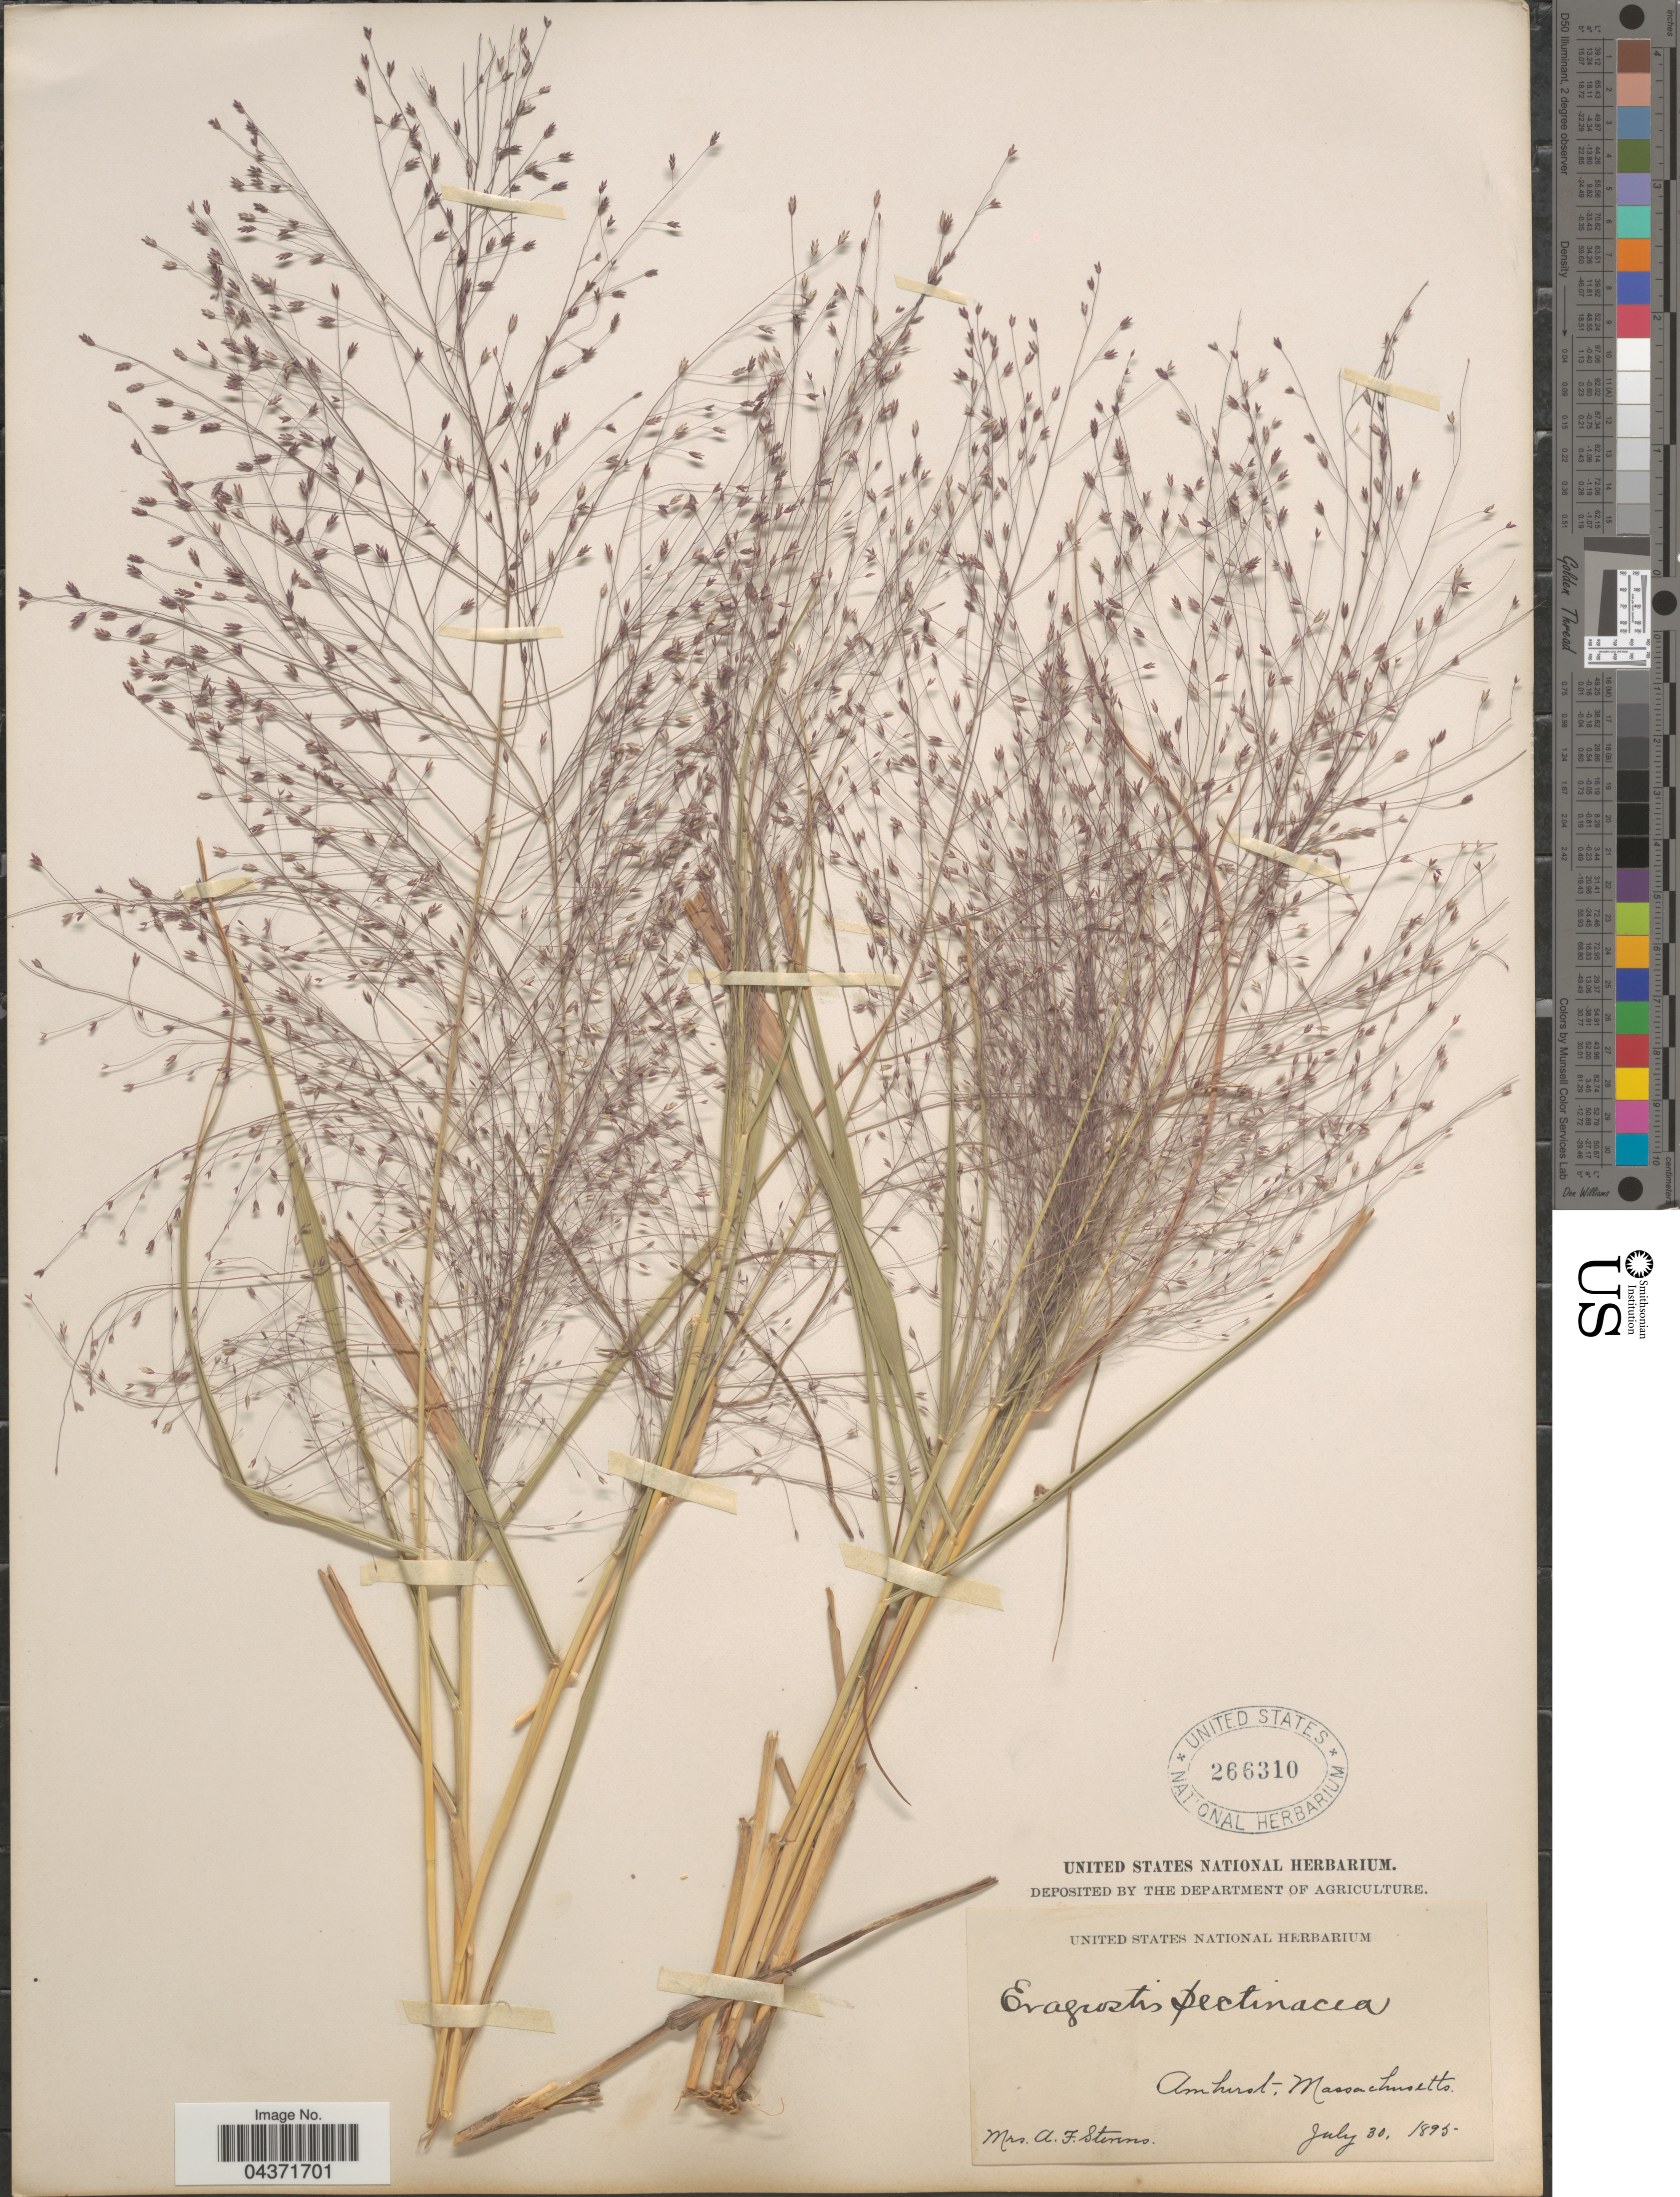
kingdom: Plantae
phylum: Tracheophyta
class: Liliopsida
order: Poales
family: Poaceae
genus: Eragrostis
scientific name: Eragrostis spectabilis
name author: (Pursh) Steud.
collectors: A. Stevens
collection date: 1895-07-30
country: United States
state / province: Massachusetts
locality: Amherst.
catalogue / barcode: US 266310